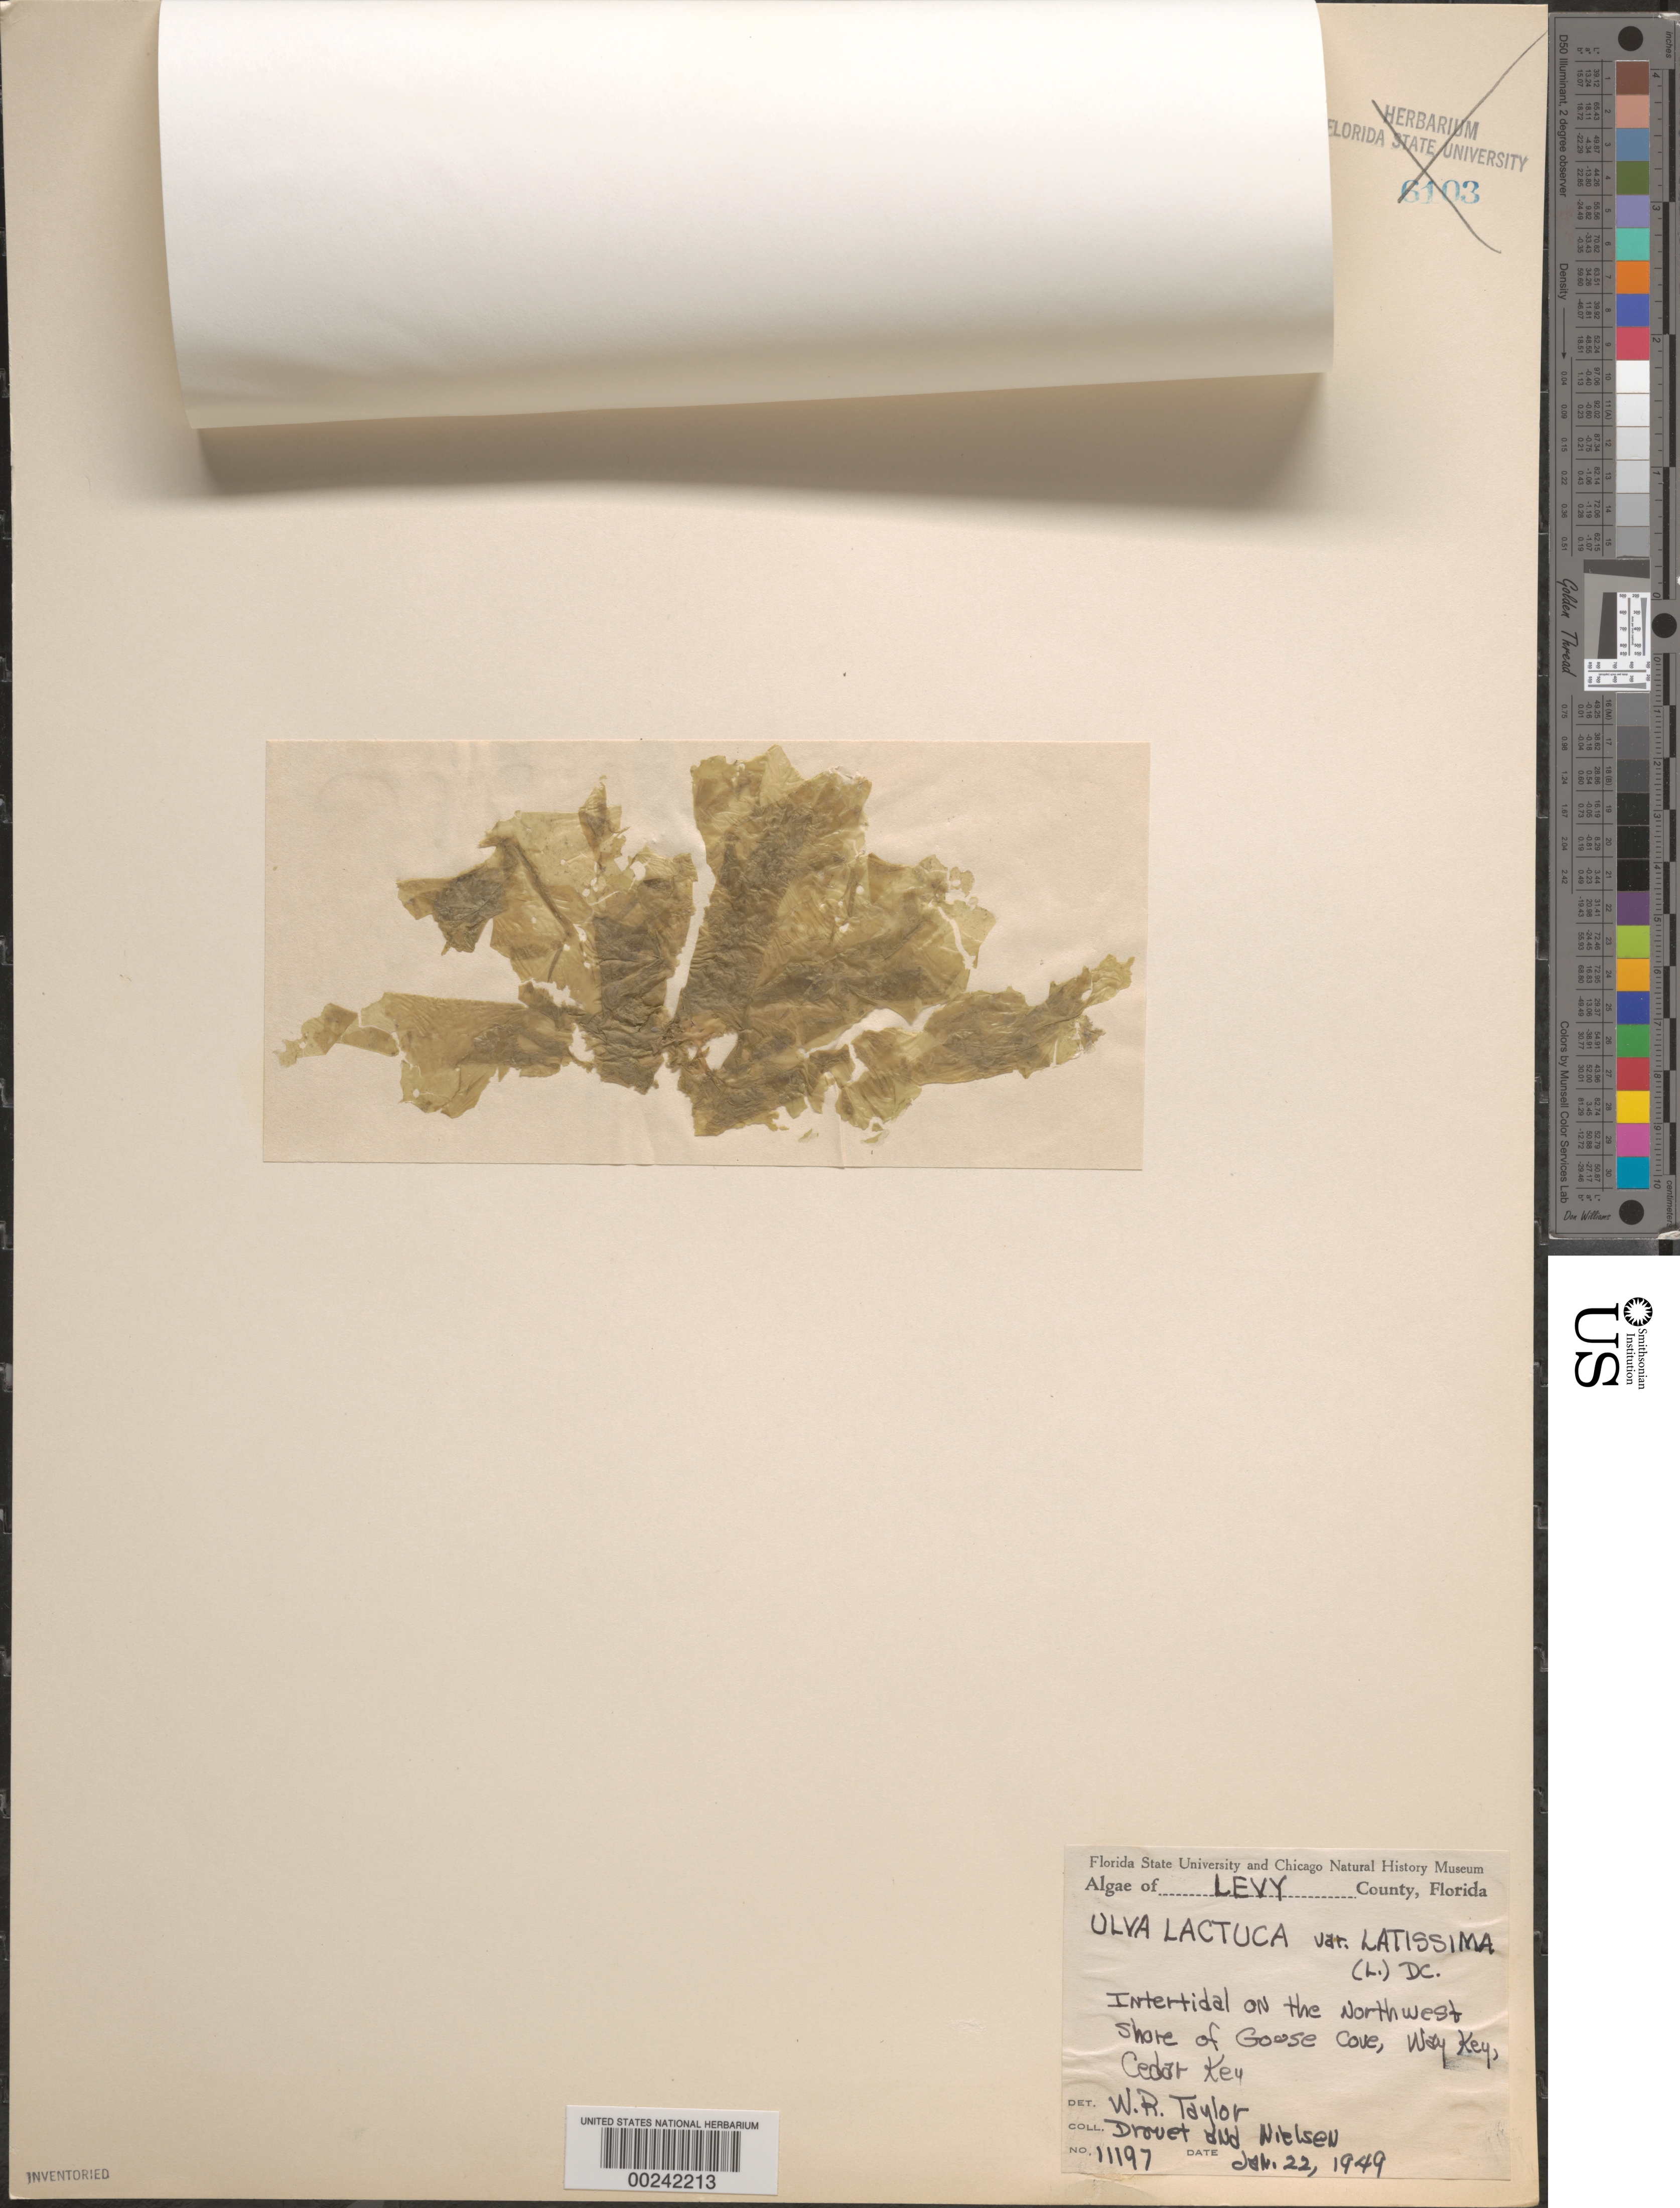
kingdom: Plantae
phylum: Chlorophyta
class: Ulvophyceae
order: Ulvales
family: Ulvaceae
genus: Ulva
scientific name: Ulva lactuca var. latissima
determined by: Taylor, William R.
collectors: F. E. Drouet & C. S. Nielsen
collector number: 11197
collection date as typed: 22 Jan 1949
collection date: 1949-01-22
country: United States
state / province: Florida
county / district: Levy County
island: Way Key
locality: Goose Cove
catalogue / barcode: US 20602